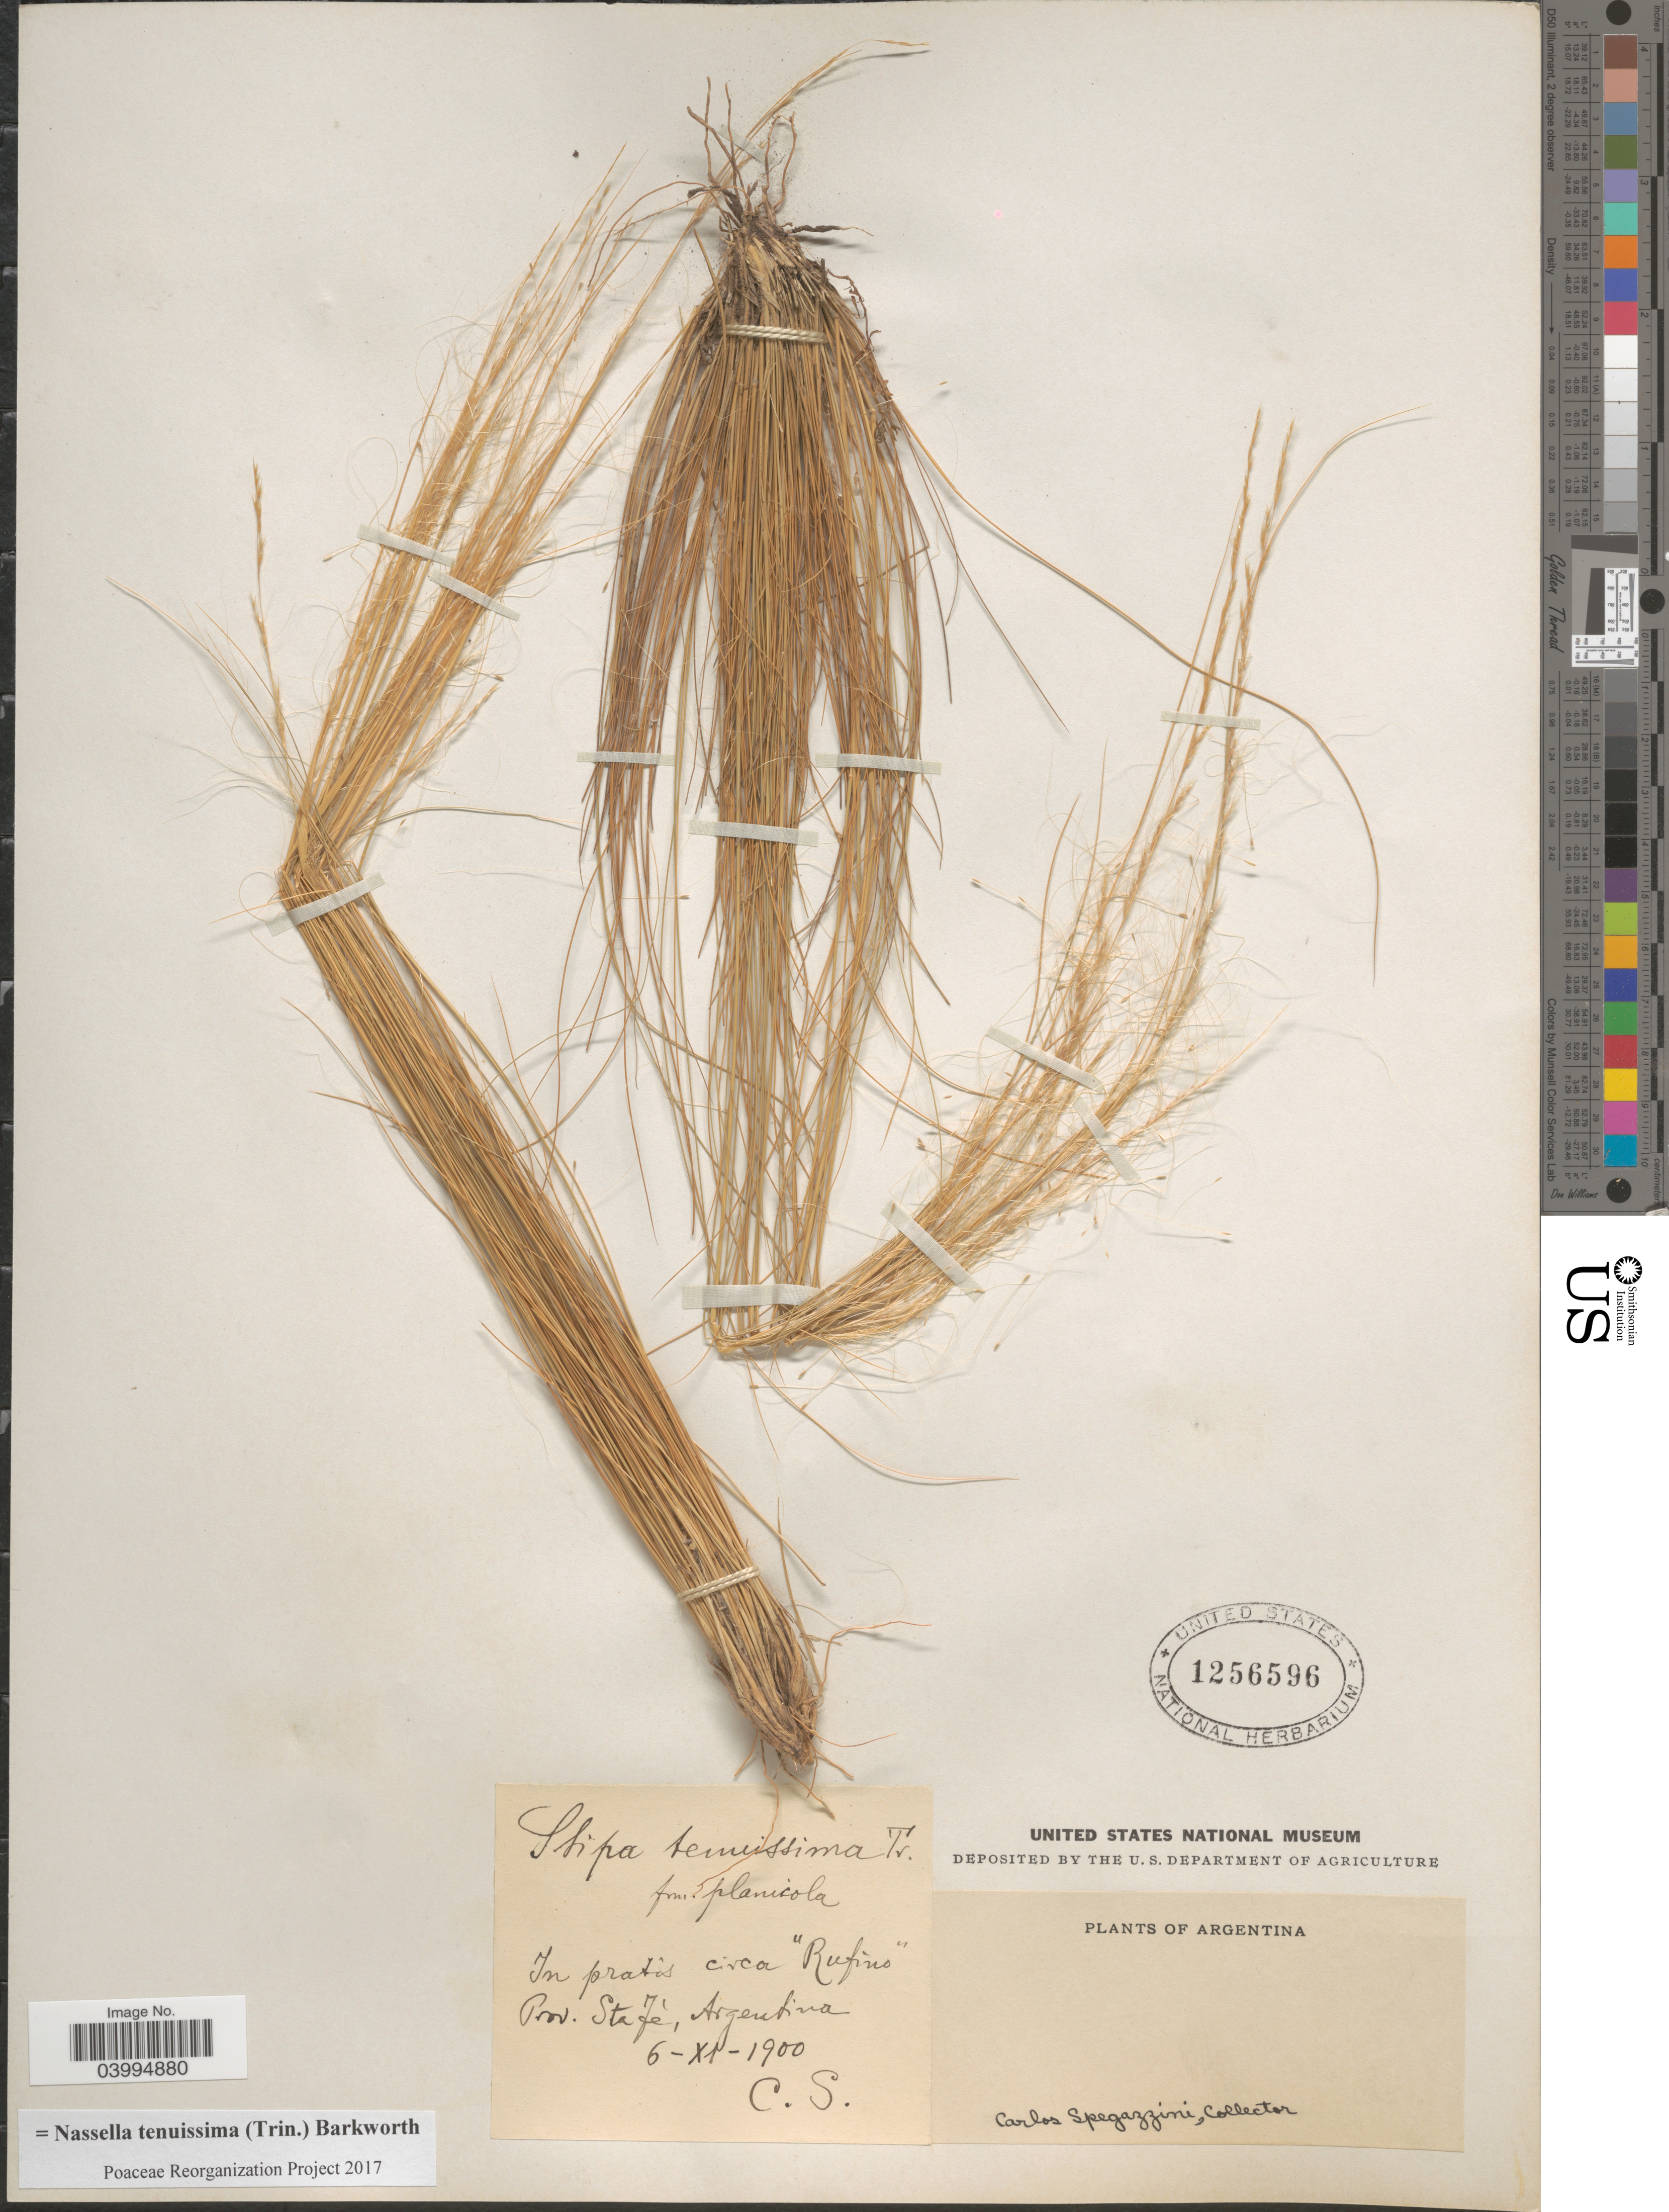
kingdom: Plantae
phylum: Tracheophyta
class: Liliopsida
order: Poales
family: Poaceae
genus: Nassella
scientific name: Nassella tenuissima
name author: (Trin.) Barkworth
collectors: C. L. Spegazzini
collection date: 1900-11-06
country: Argentina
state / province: Santa Fe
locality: In pratis circa "Rufino".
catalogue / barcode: US 1256596